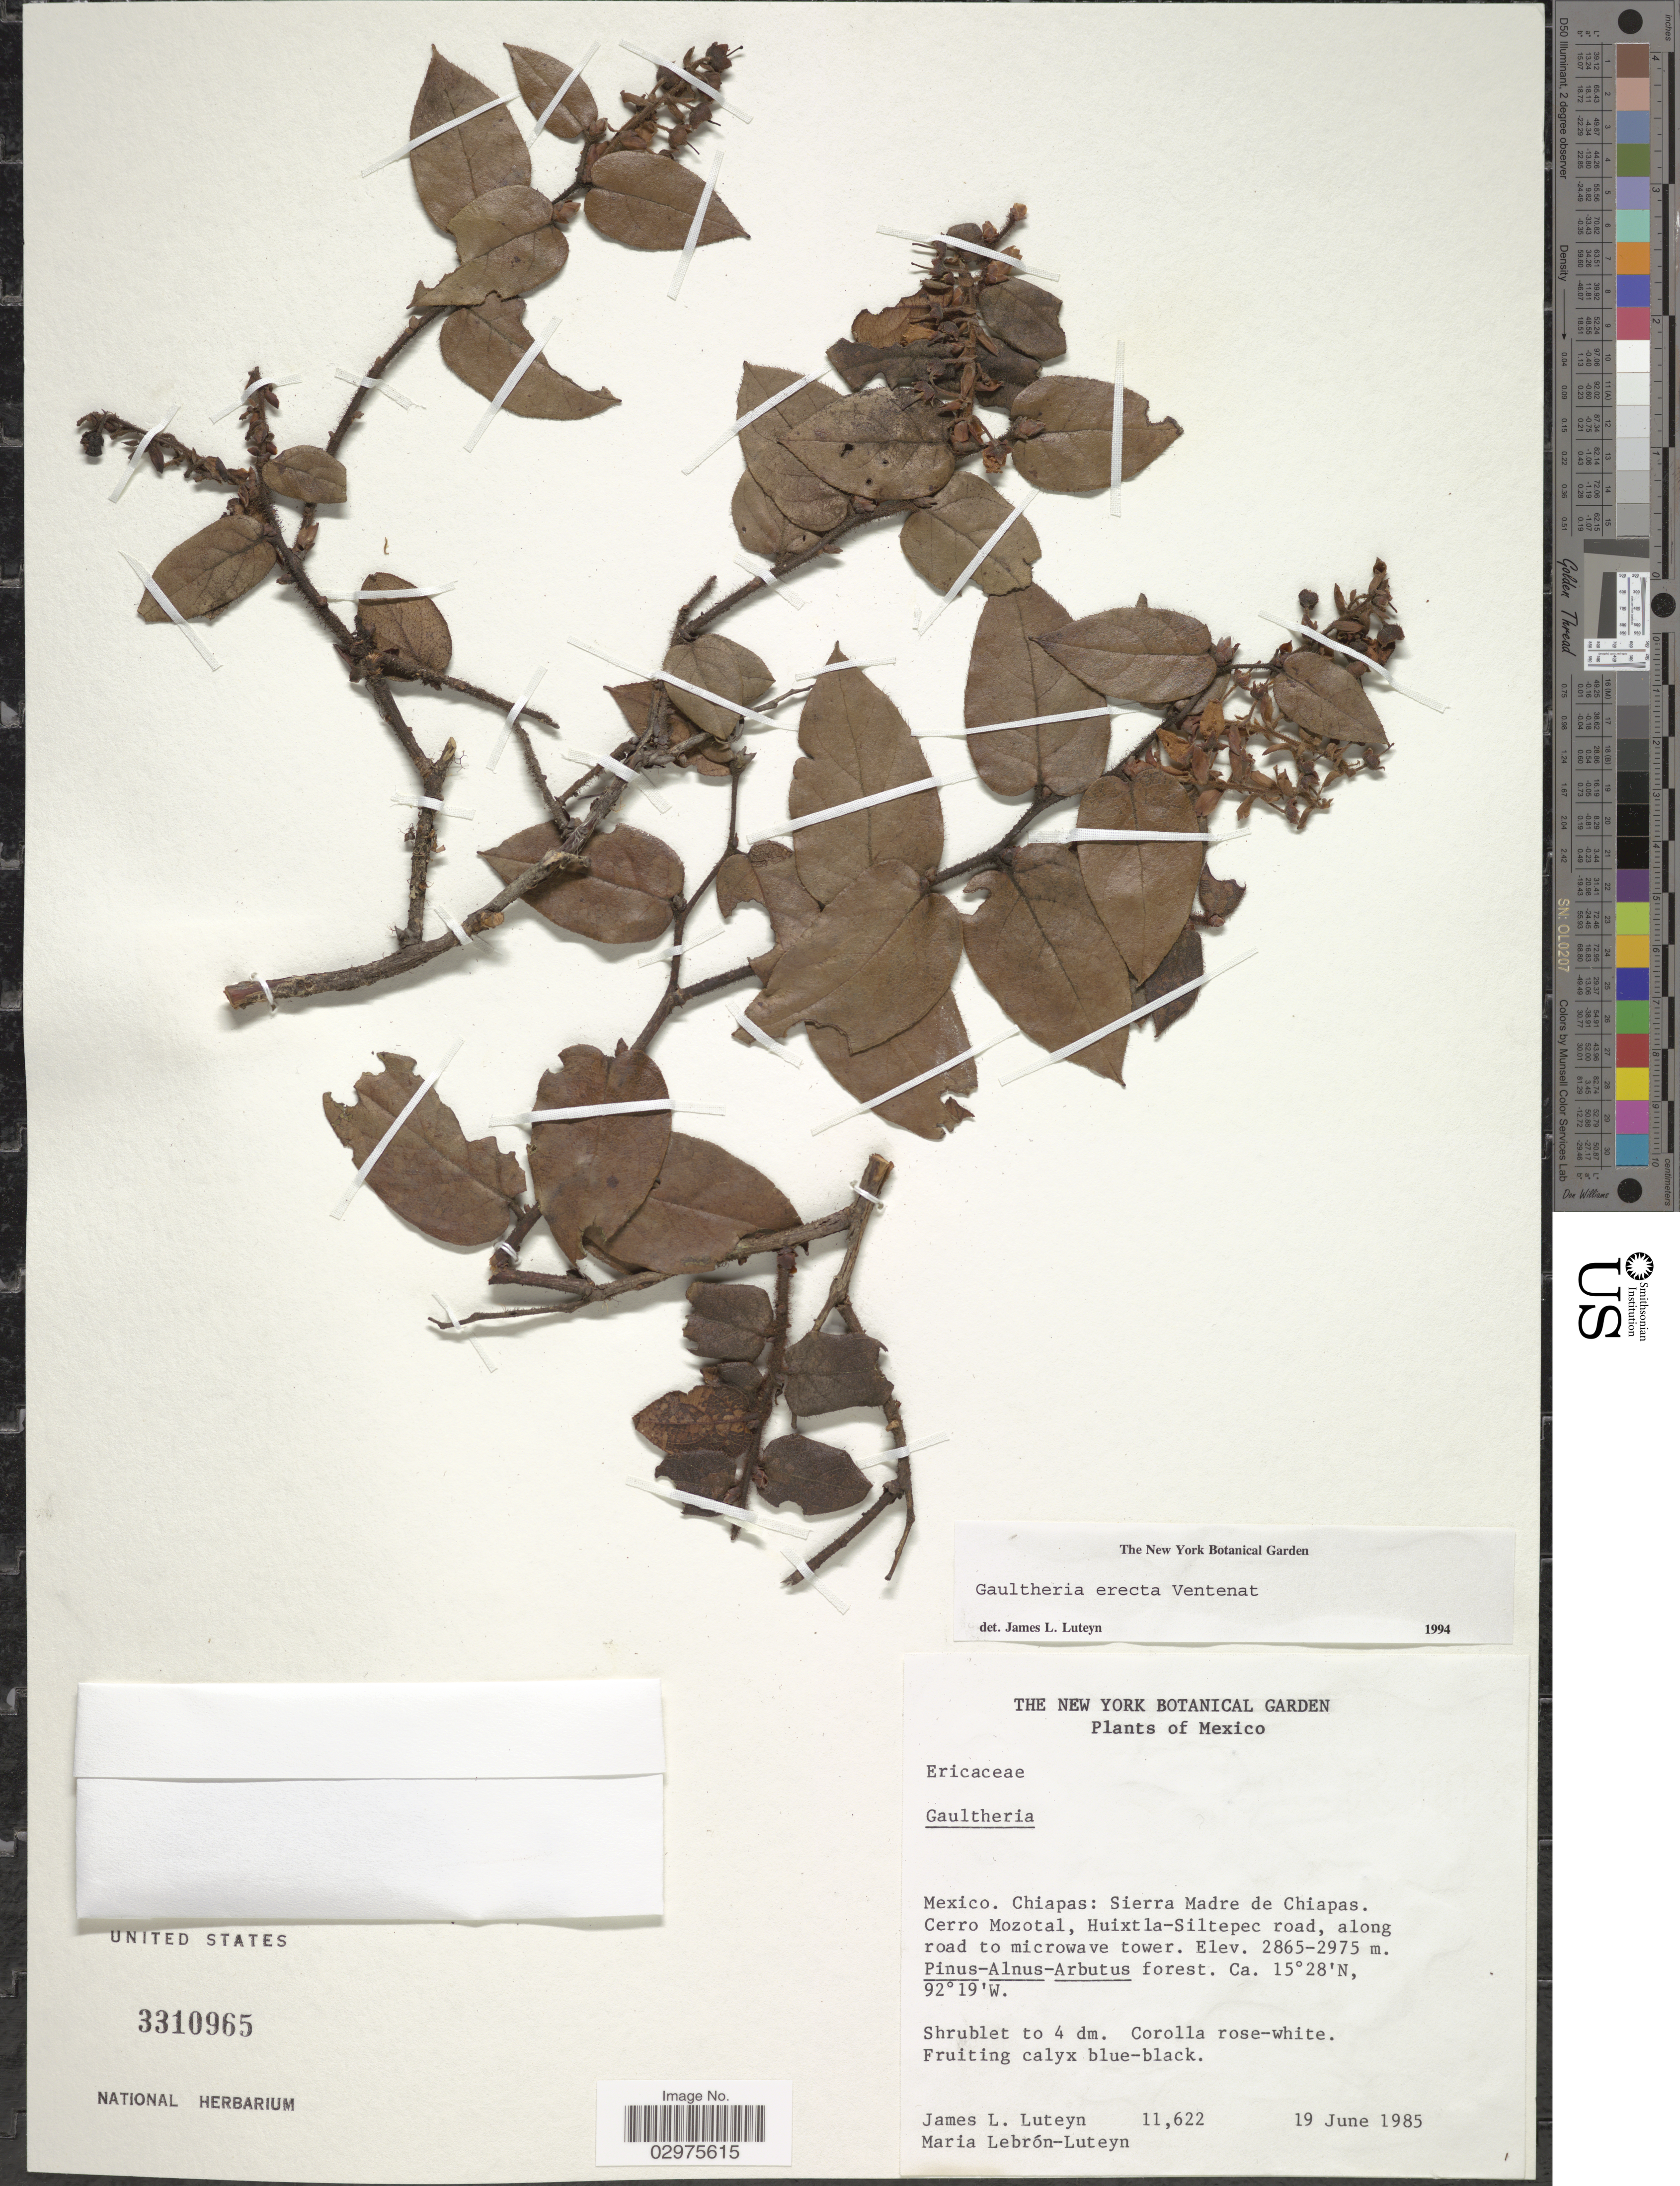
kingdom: Plantae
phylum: Tracheophyta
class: Magnoliopsida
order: Ericales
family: Ericaceae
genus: Gaultheria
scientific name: Gaultheria erecta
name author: Vent.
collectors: J. L. Luteyn & M. L. Lebrón-Luteyn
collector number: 11622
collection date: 1985-06-19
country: Mexico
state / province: Chiapas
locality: Sierra Madre de Chiapas. Cerro Mozotal, Huixtla-Siltepec road, along road to microwave tower.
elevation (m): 2865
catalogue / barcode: US 3310965